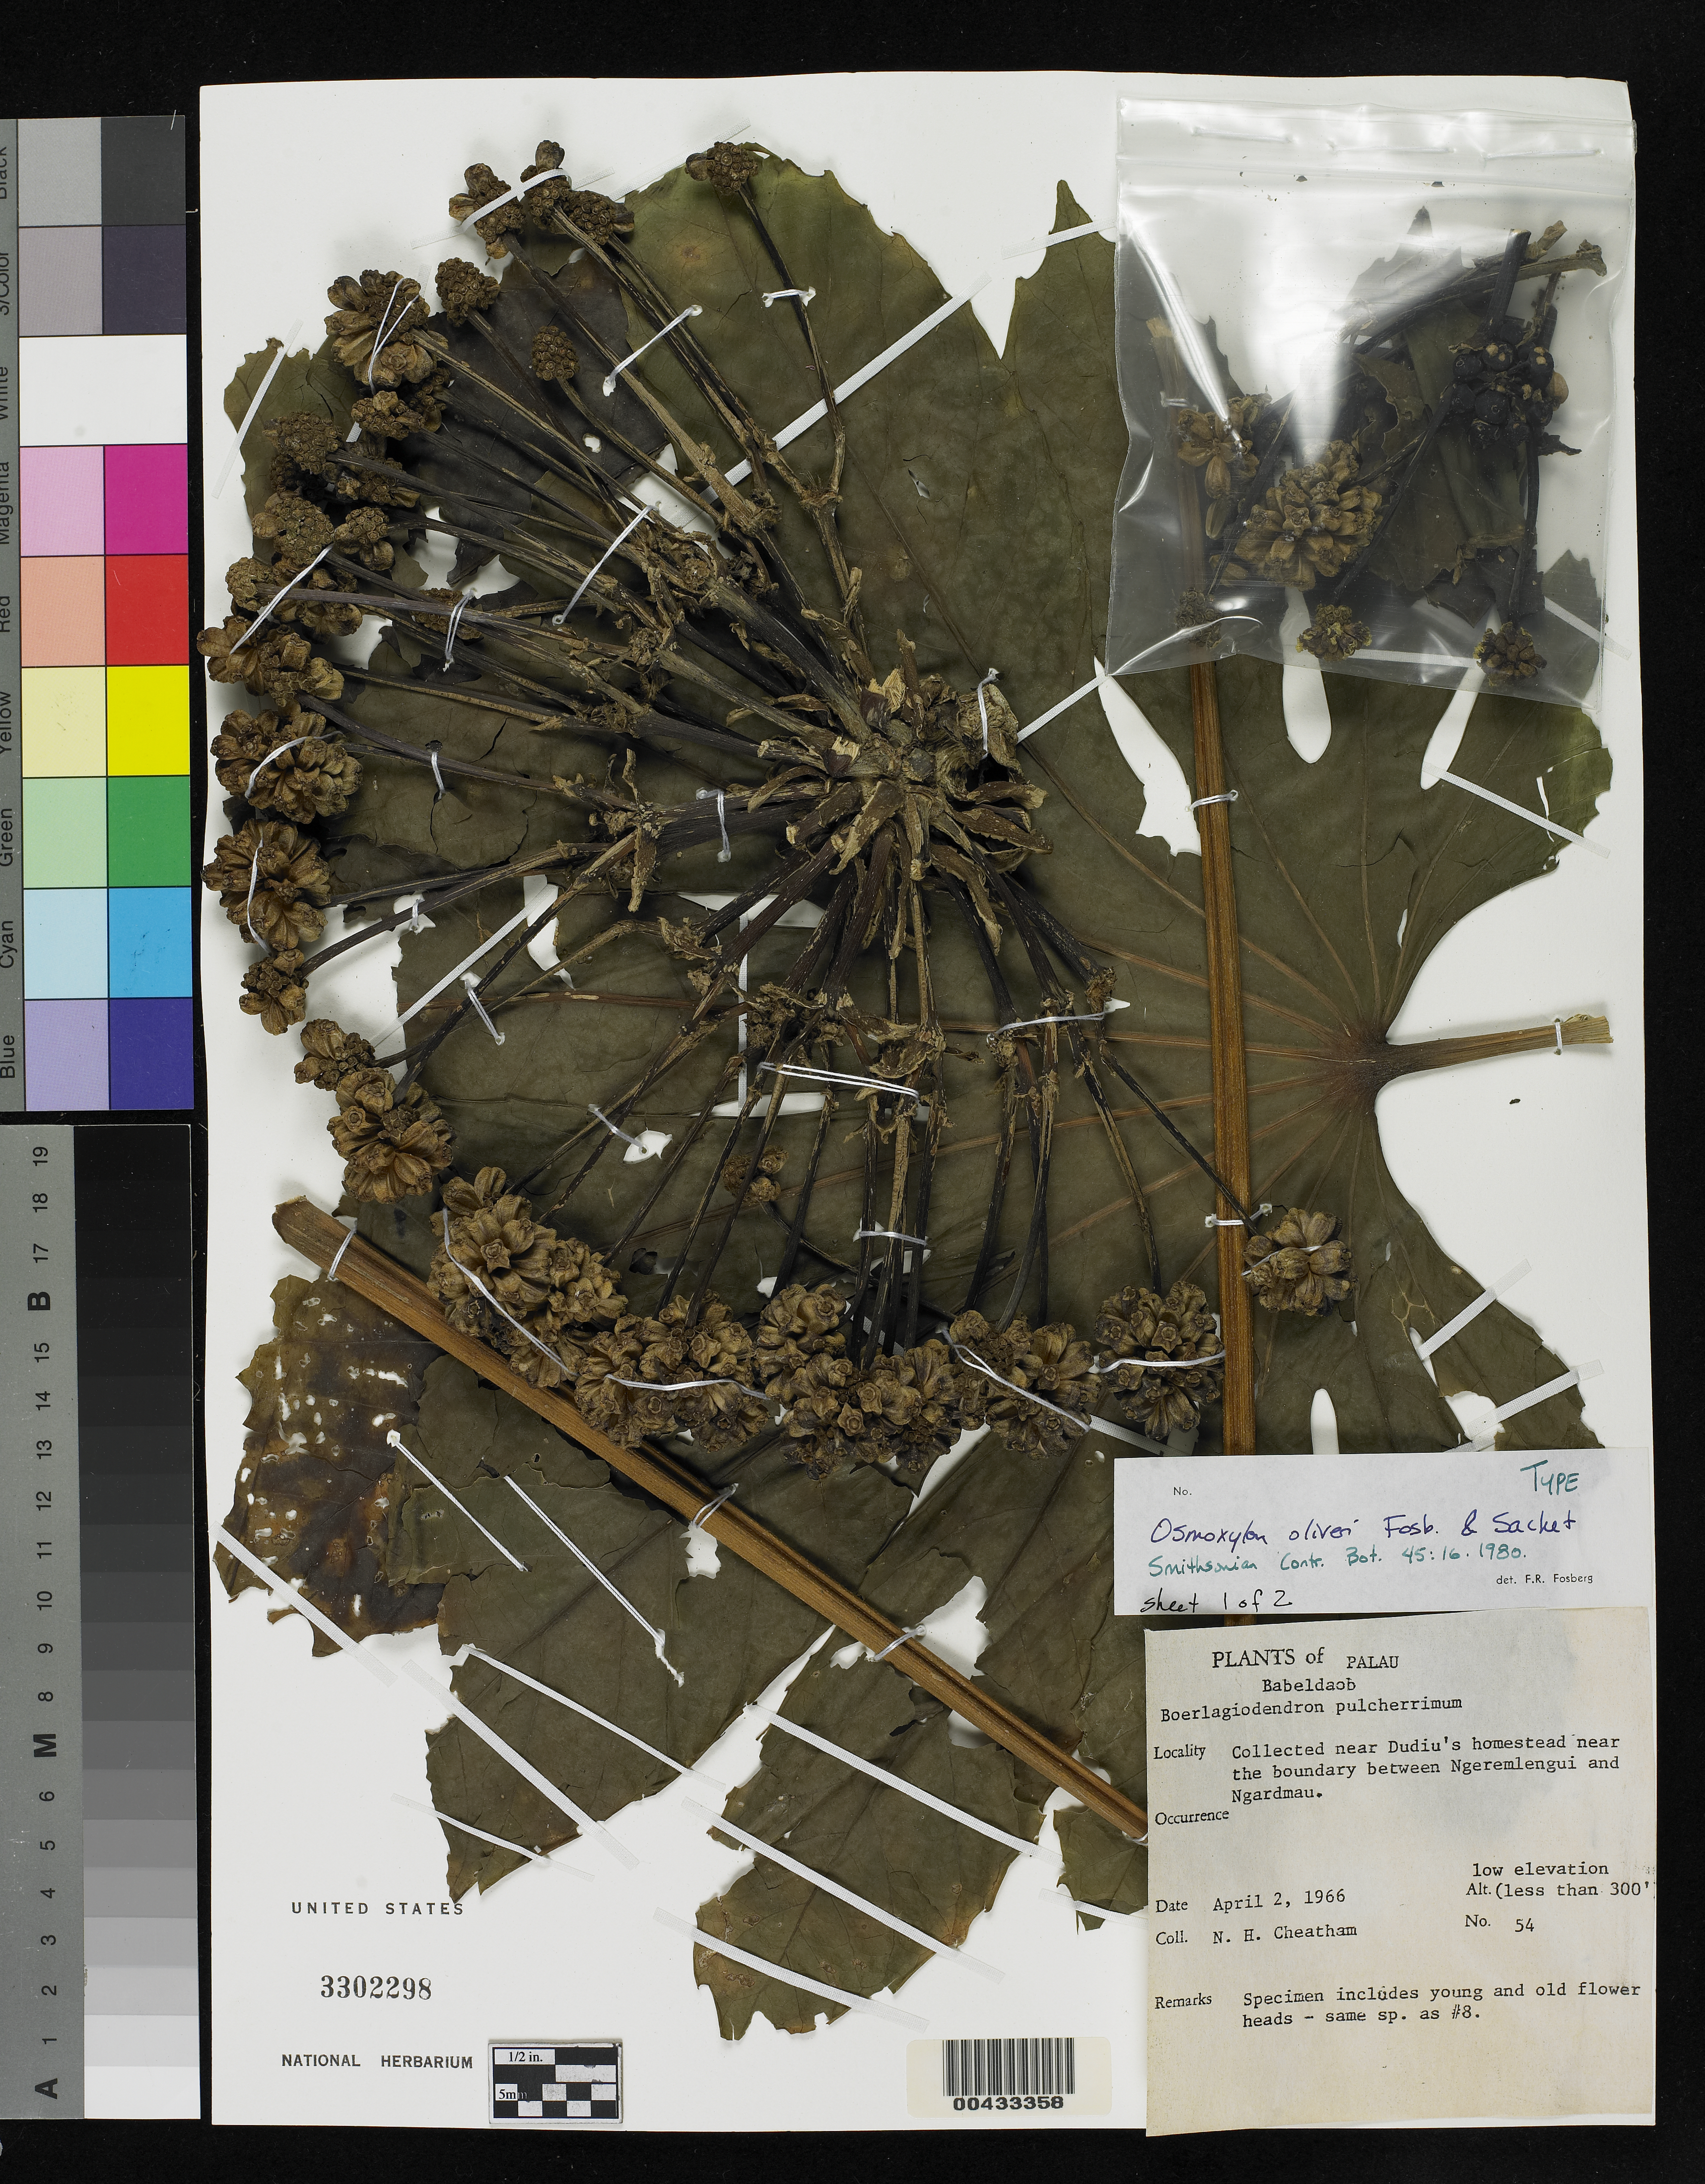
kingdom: Plantae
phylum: Tracheophyta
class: Magnoliopsida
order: Apiales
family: Araliaceae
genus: Osmoxylon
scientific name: Osmoxylon oliveri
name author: Fosberg & Sachet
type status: Holotype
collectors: N. H. Cheatham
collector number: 54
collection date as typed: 02 Apr 1966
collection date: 1966-04-02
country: Palau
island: Babeldaob [Babelthuap]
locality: Near Dudiu's homestead near boundary between Ngeremlengui & Ngardmau.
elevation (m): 91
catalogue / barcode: US 3302298